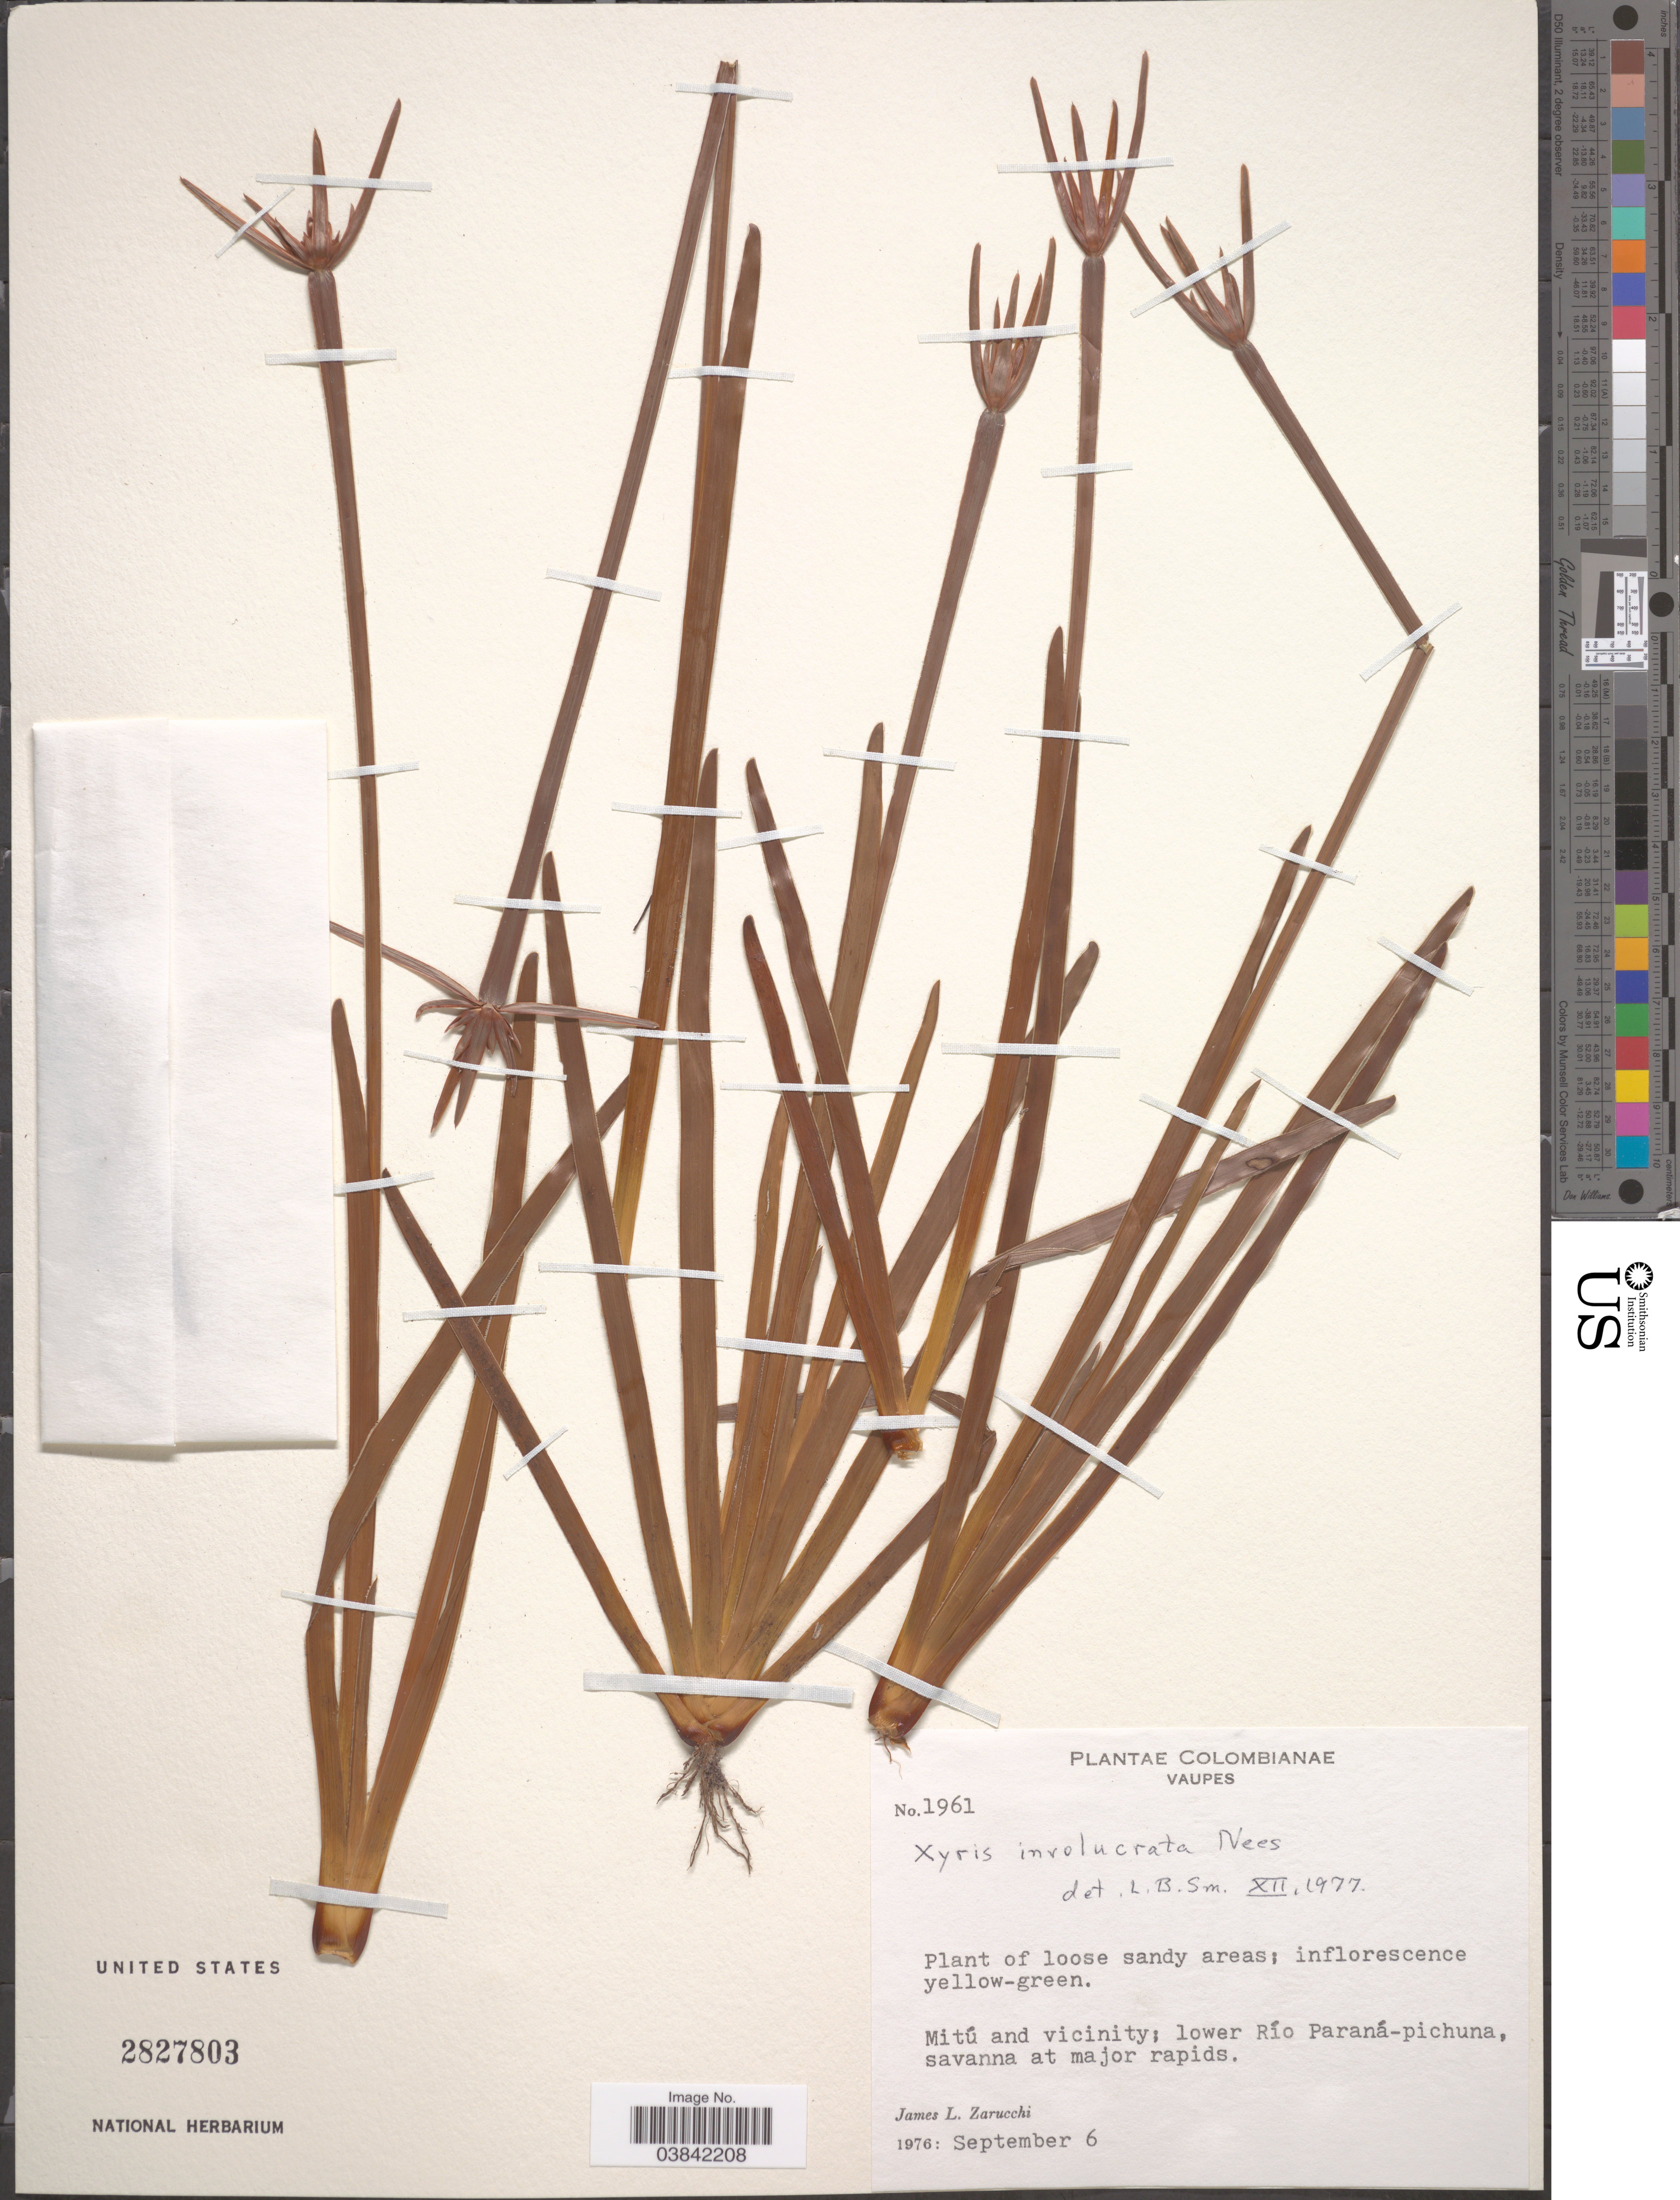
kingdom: Plantae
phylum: Tracheophyta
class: Liliopsida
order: Poales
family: Xyridaceae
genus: Xyris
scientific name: Xyris involucrata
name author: Nees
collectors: J. L. Zarucchi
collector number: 1961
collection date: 1976-09-06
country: Colombia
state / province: Vaupés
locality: Mitú and vicinity; lower Río Paraná-pichuna.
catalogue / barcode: US 2827803